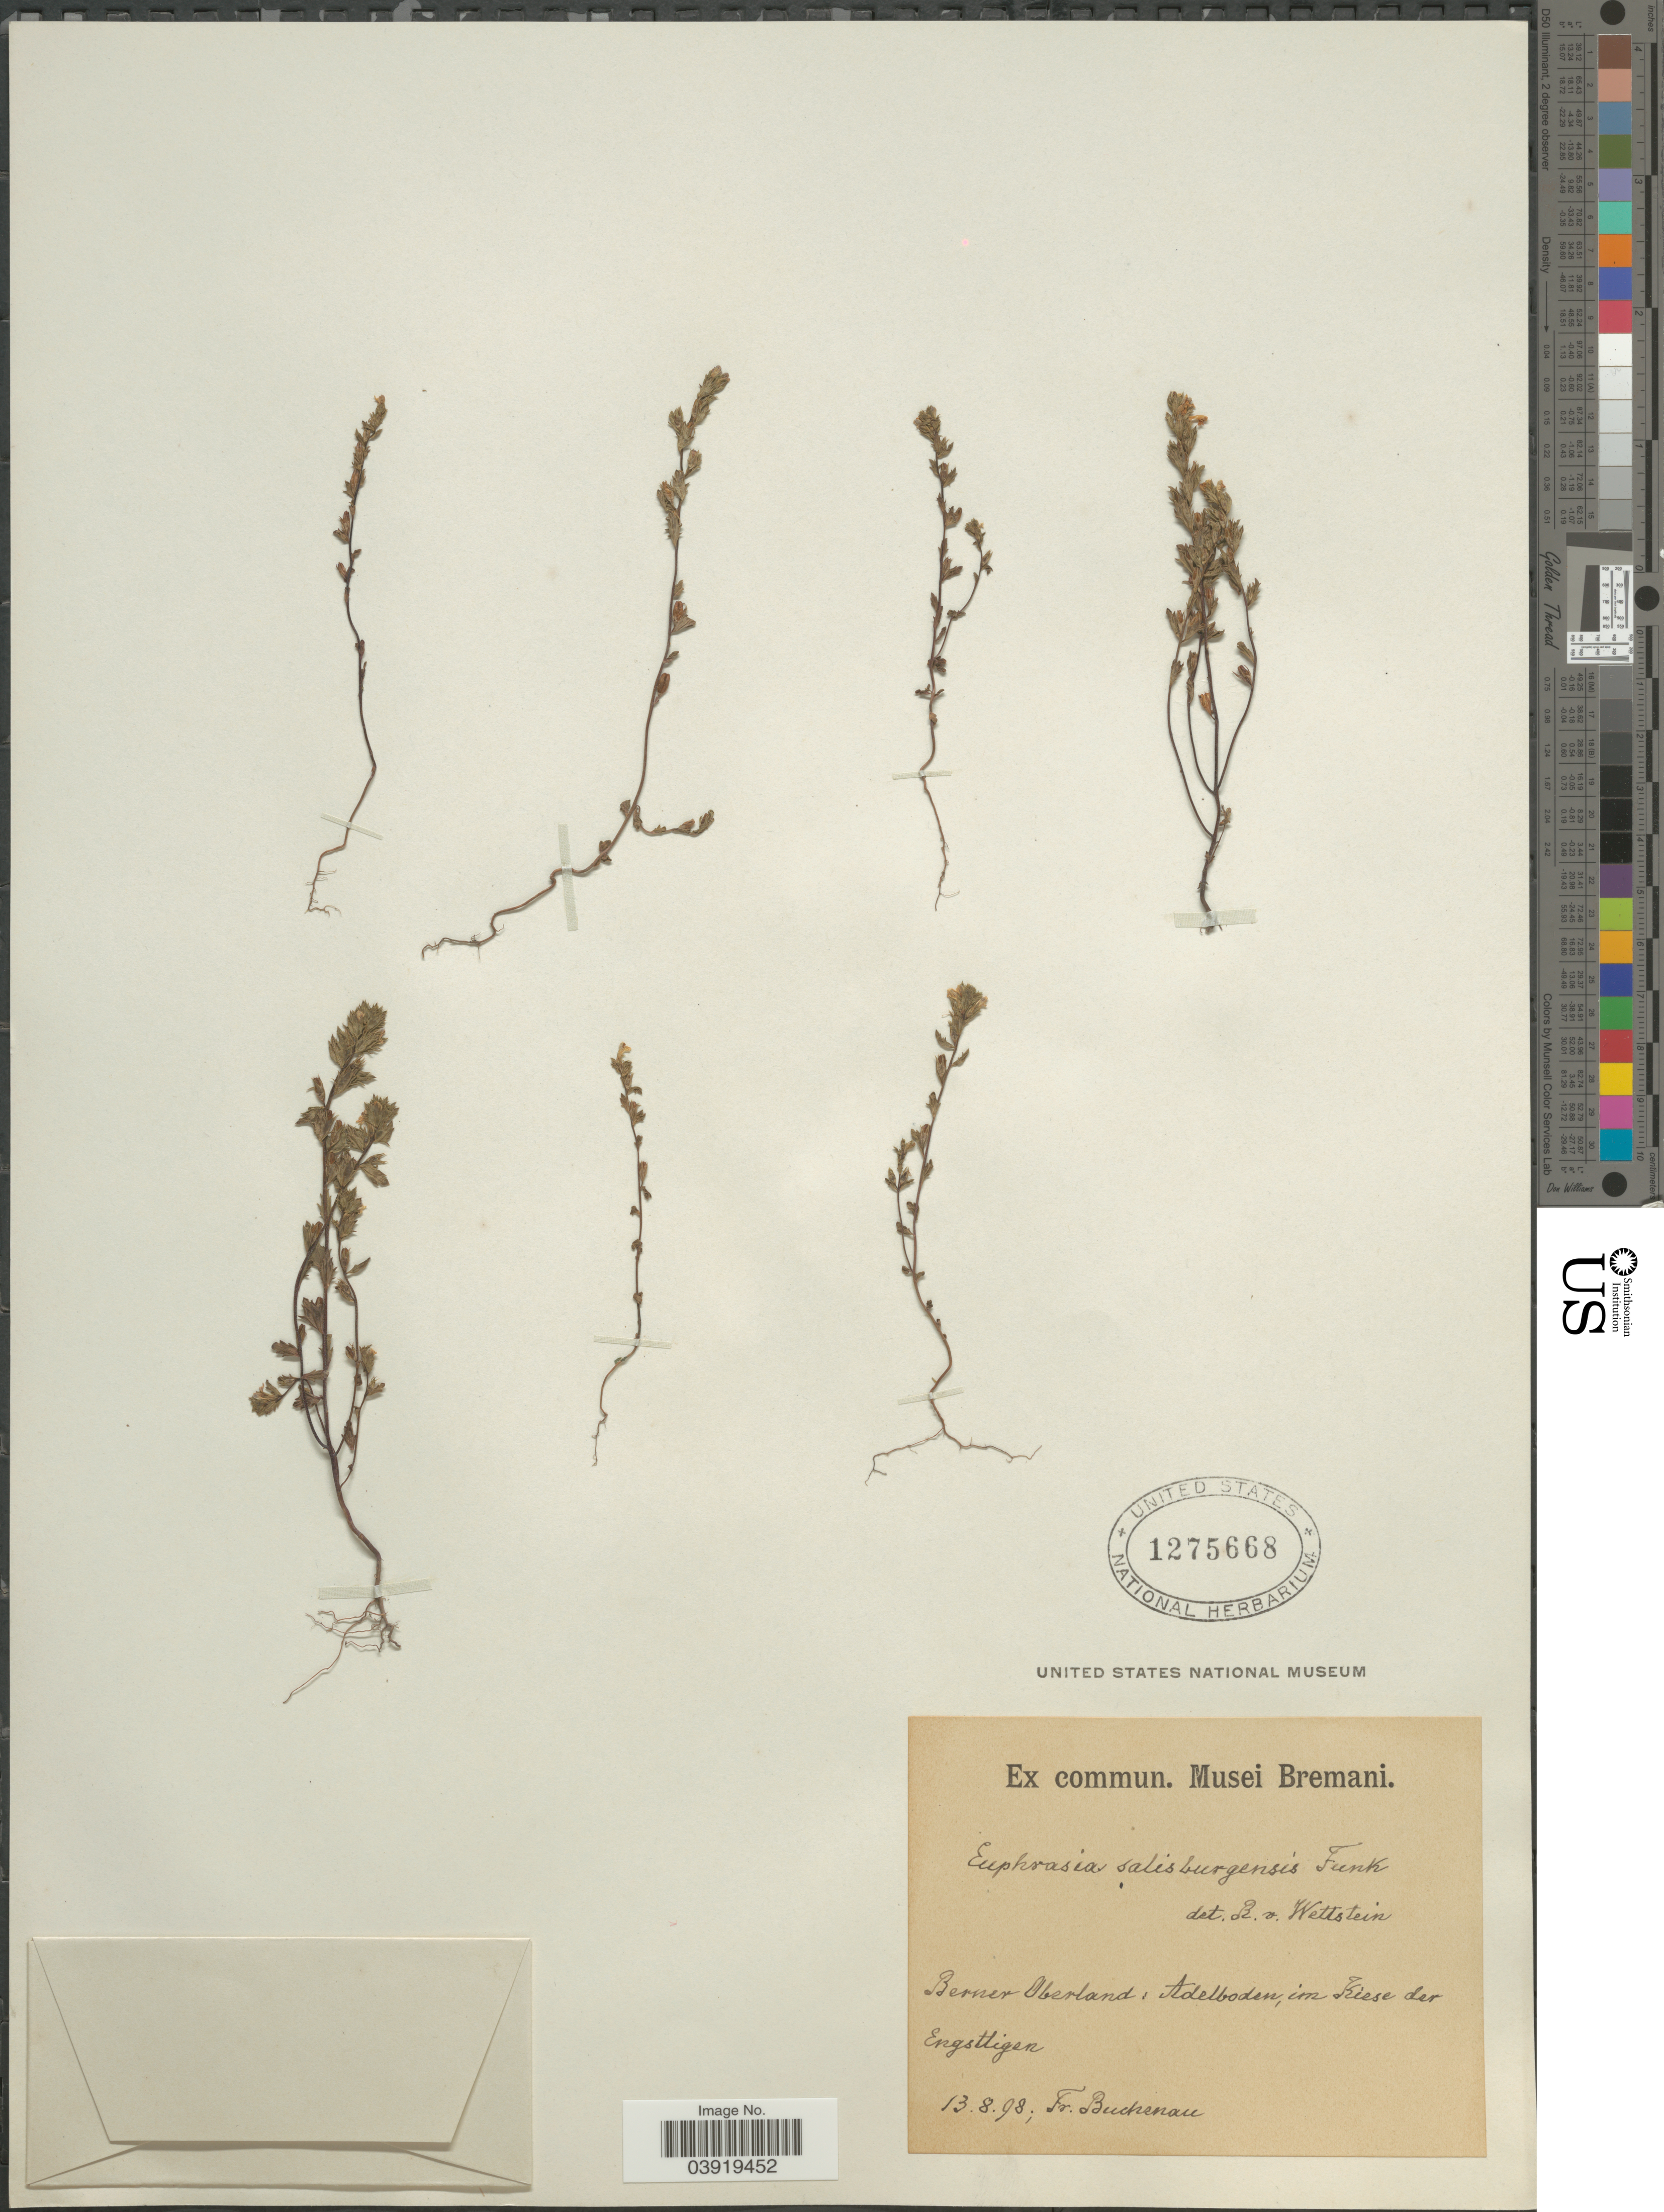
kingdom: Plantae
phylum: Tracheophyta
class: Magnoliopsida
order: Lamiales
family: Orobanchaceae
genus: Euphrasia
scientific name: Euphrasia salisburgensis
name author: Funck ex Hoppe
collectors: F. Buchenau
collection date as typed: Transcribed d/m/y: 13/8/98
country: Switzerland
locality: Berner Oberland: Adelboden, in Kiese der Engsttigen.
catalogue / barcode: US 1275668